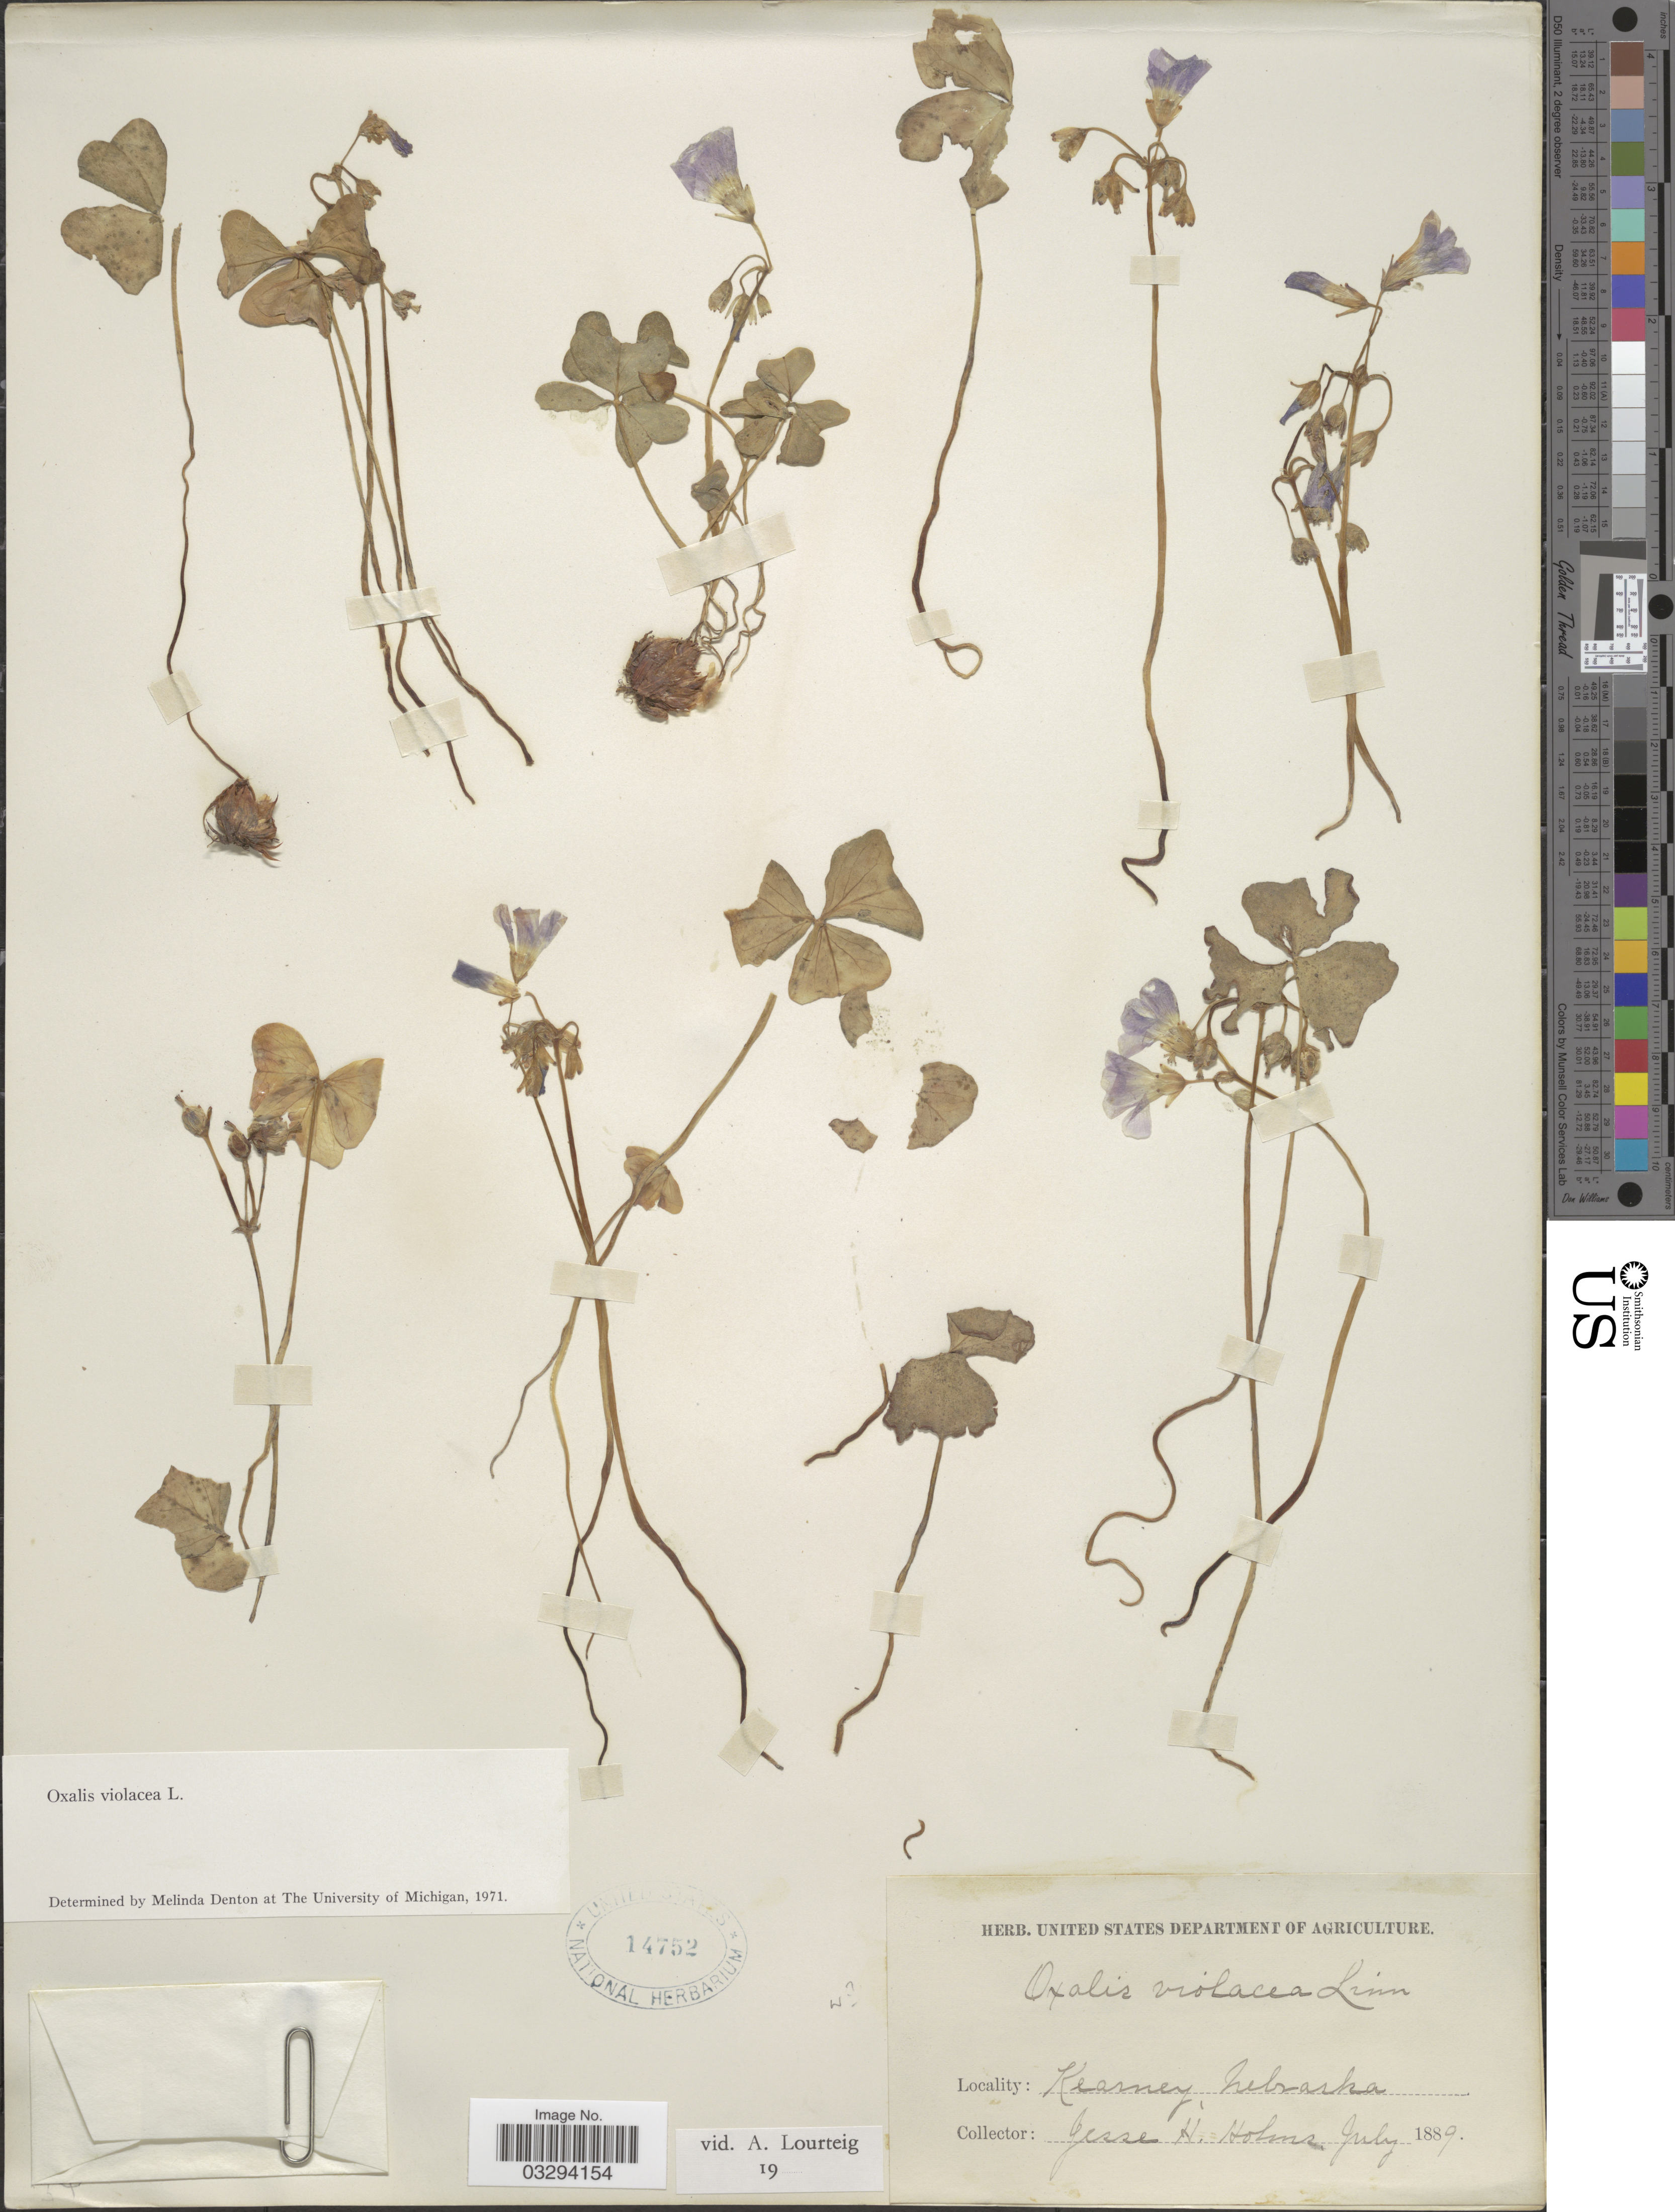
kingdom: Plantae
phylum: Tracheophyta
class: Magnoliopsida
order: Oxalidales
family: Oxalidaceae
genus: Oxalis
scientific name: Oxalis violacea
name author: L.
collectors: J. H. Holms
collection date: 1889-07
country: United States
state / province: Nebraska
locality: Kearney.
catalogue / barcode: US 14752